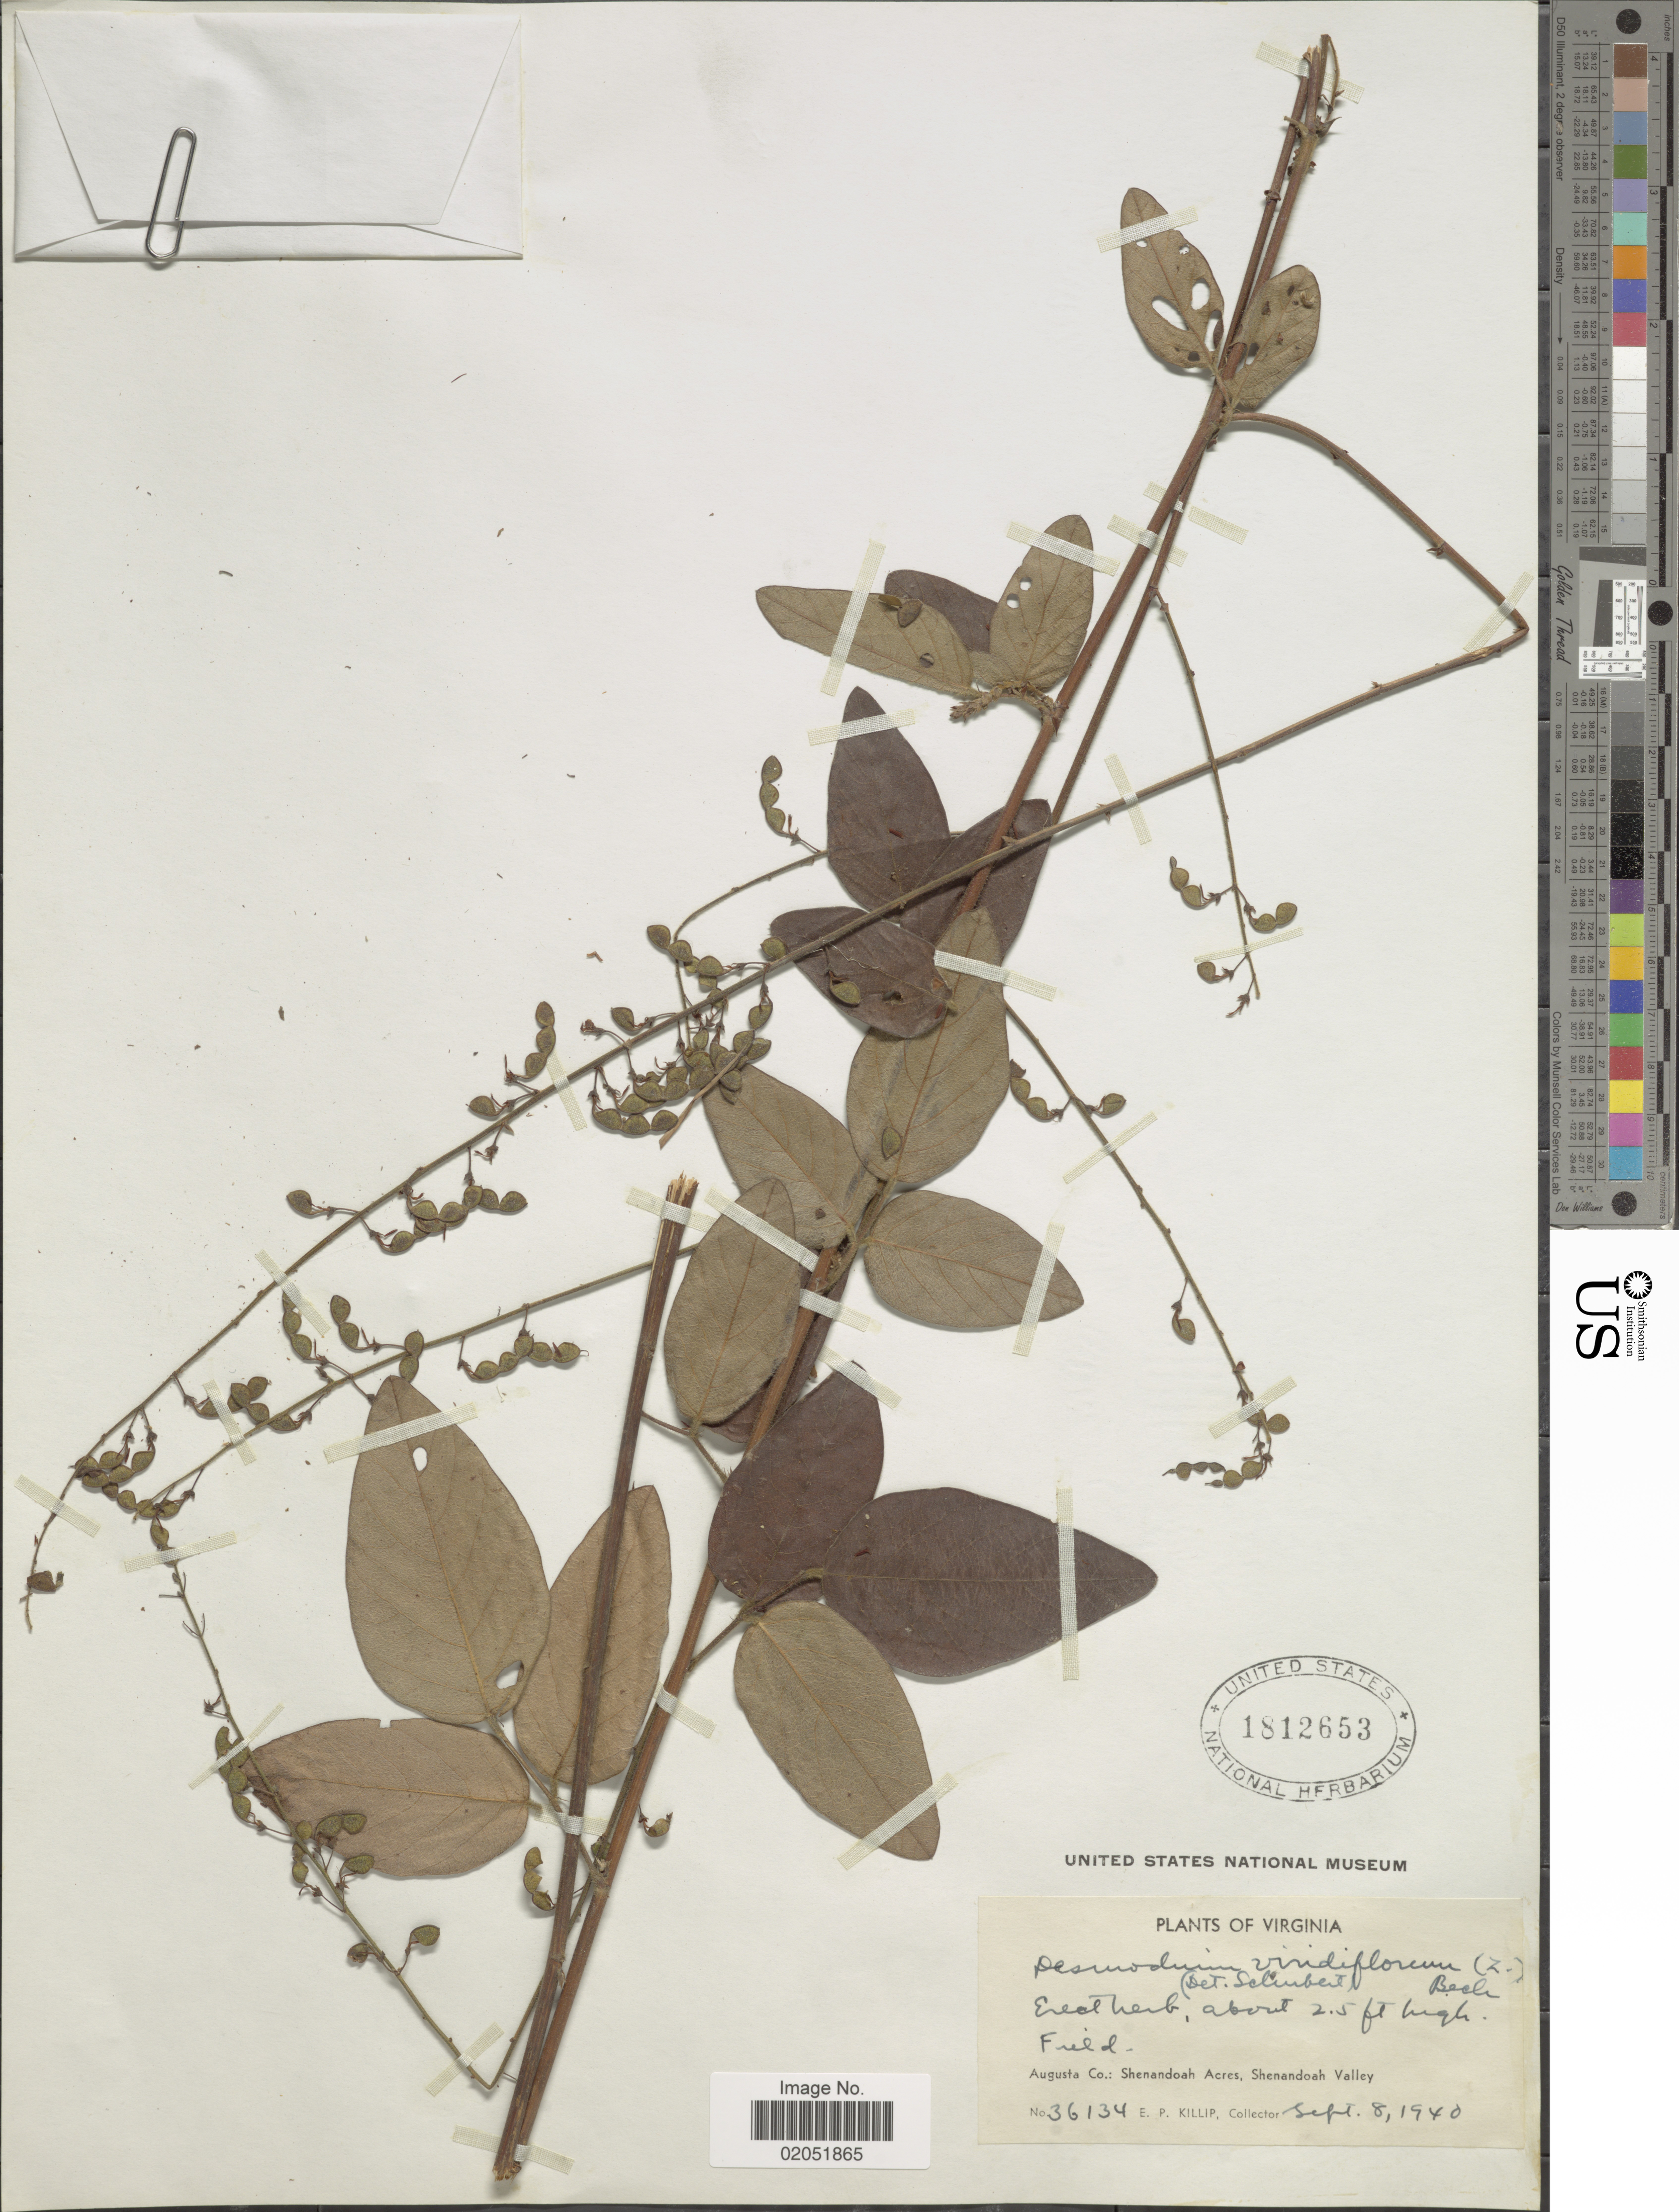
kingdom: Plantae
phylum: Tracheophyta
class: Magnoliopsida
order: Fabales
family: Fabaceae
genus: Desmodium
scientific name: Desmodium viridiflorum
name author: (L.) DC.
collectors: E. P. Killip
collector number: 36134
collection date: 1940-09-08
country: United States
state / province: Virginia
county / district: Augusta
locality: Virginia, Augusta Co.: Shenandoah Acres, Shenandoah Valley,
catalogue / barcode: US 1812653